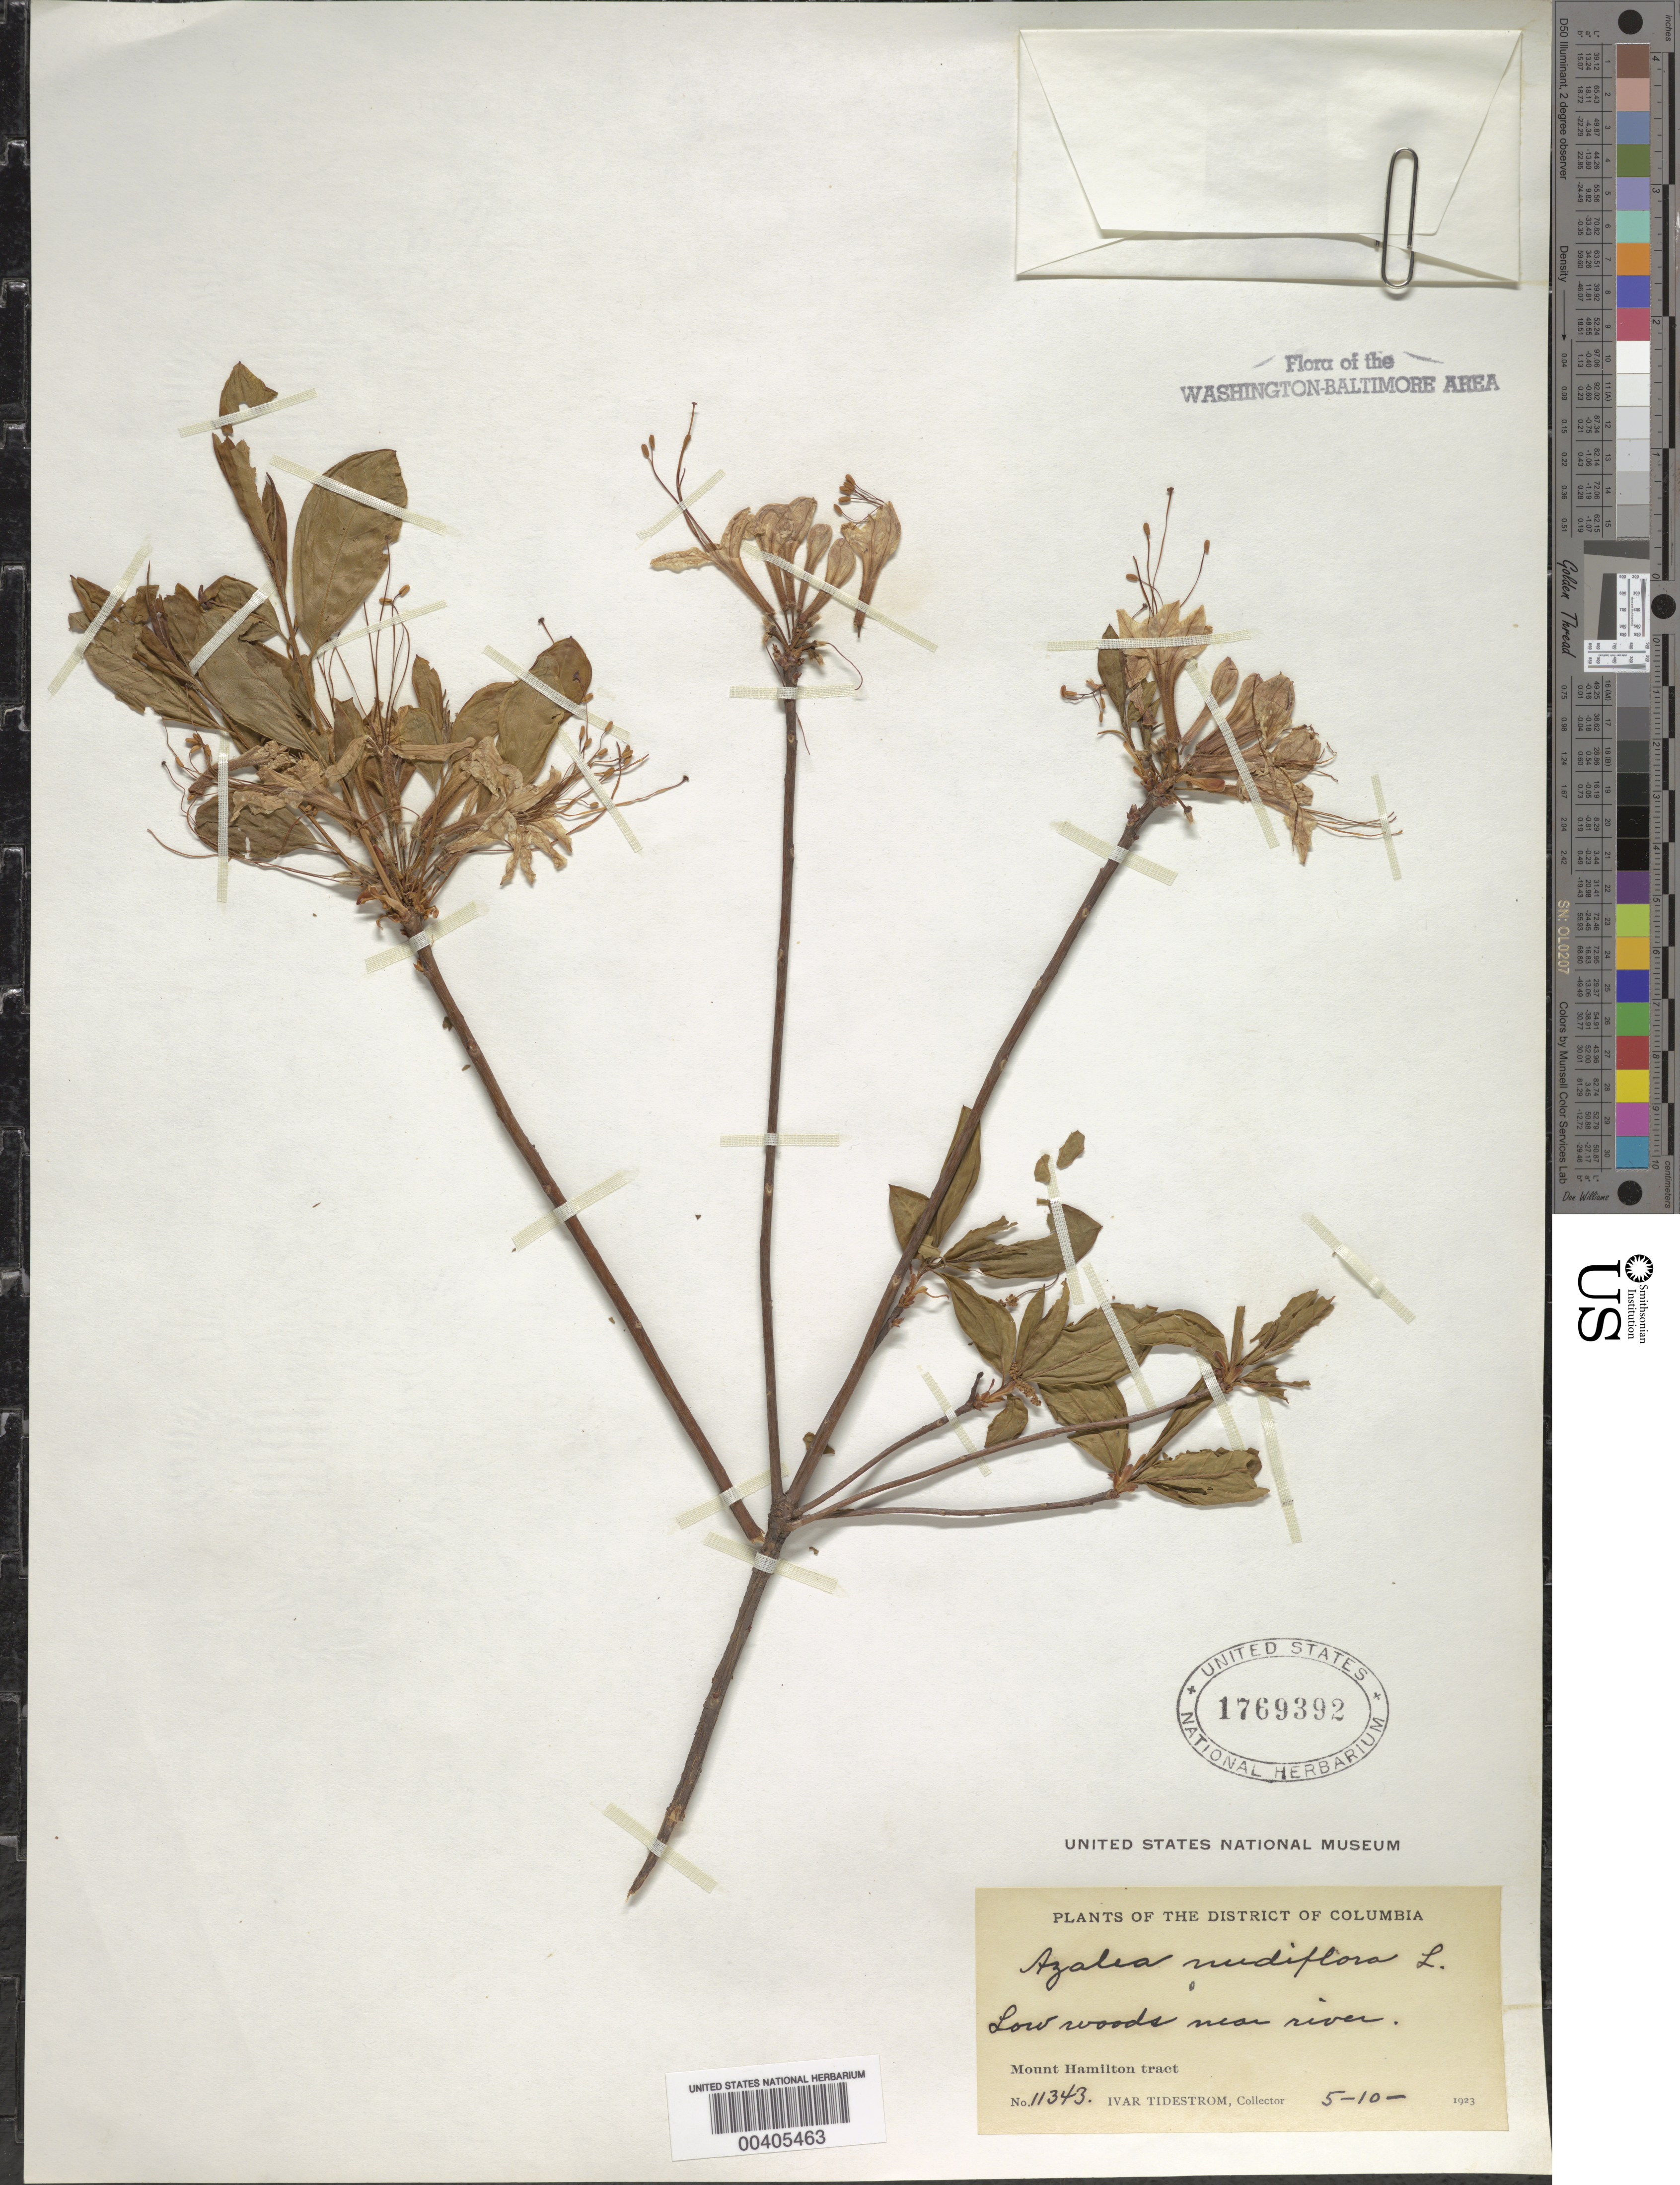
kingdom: Plantae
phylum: Tracheophyta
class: Magnoliopsida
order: Ericales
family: Ericaceae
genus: Rhododendron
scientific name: Rhododendron periclymenoides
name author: (Michx.) Shinners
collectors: I. F. Tidestrom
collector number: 11343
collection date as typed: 10 May 1923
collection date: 1923-05-10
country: United States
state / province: District of Columbia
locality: Mount Hamilton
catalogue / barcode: US 1769392